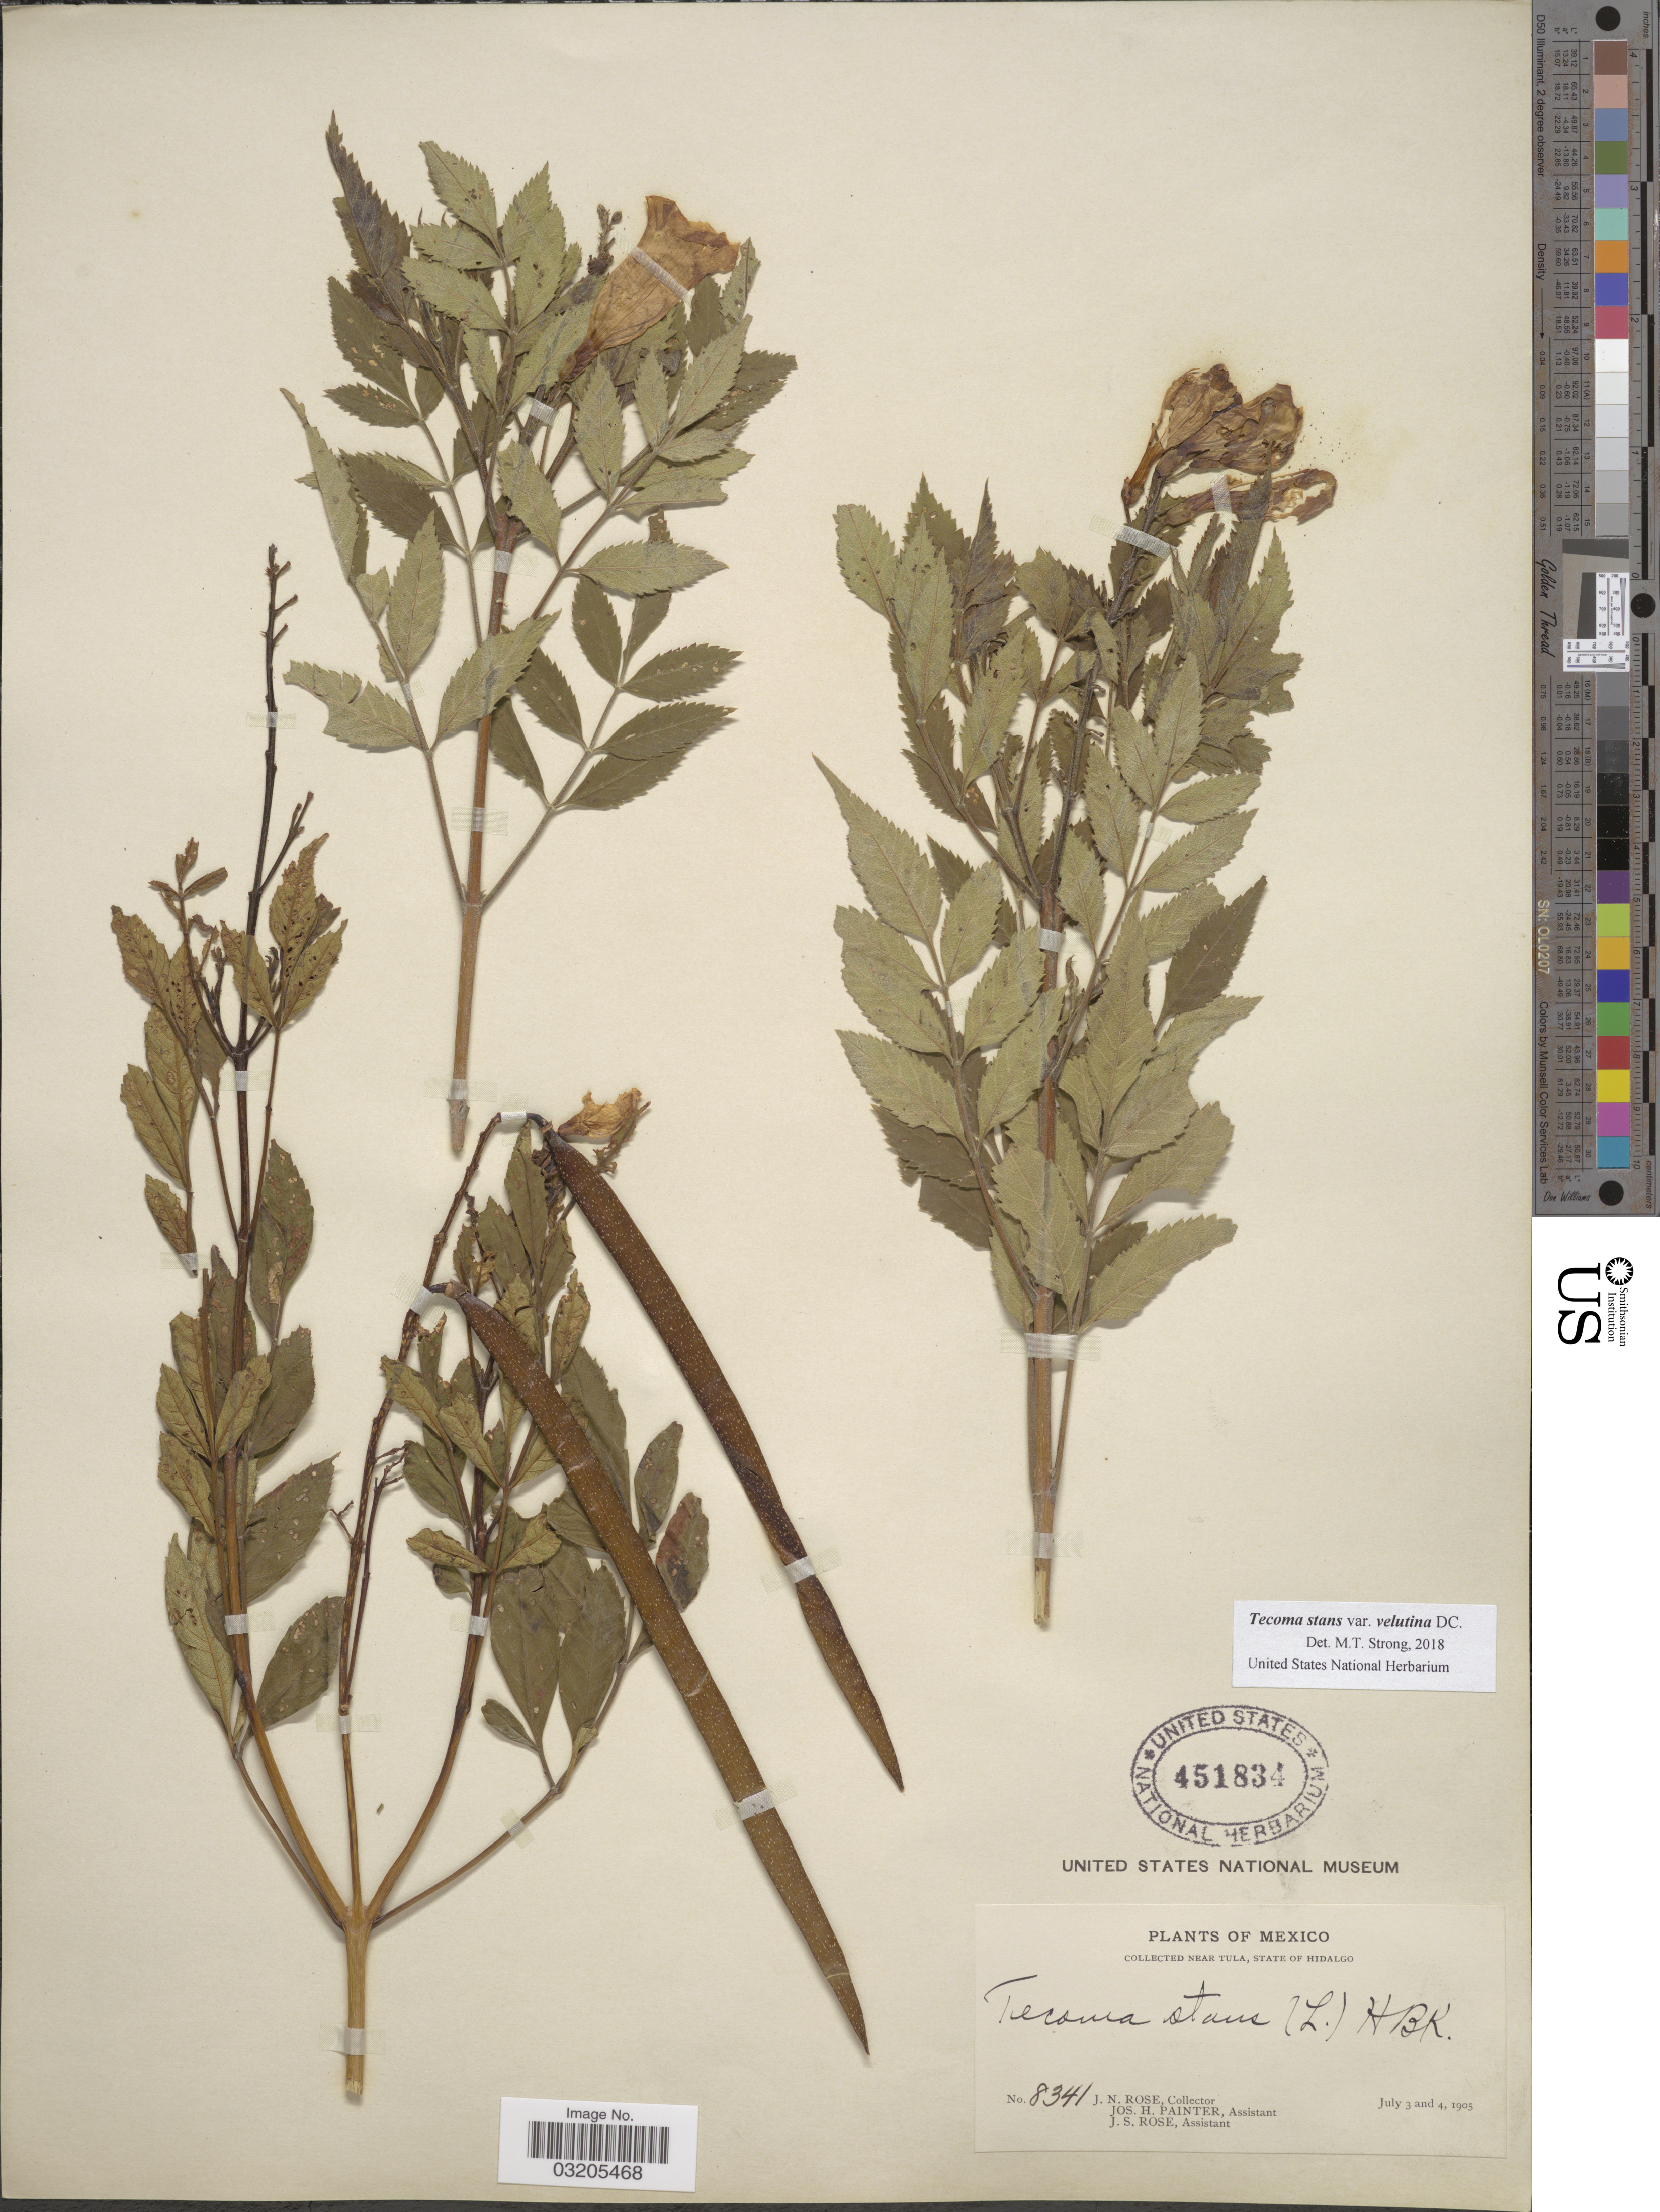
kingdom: Plantae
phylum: Tracheophyta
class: Magnoliopsida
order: Lamiales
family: Bignoniaceae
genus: Tecoma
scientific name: Tecoma stans var. velutina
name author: DC.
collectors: J. N. Rose, J. H. Painter & J. S. Rose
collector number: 8341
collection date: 1905-07-03/1905-07-04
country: Mexico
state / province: Hidalgo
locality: Near Tula.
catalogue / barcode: US 451834